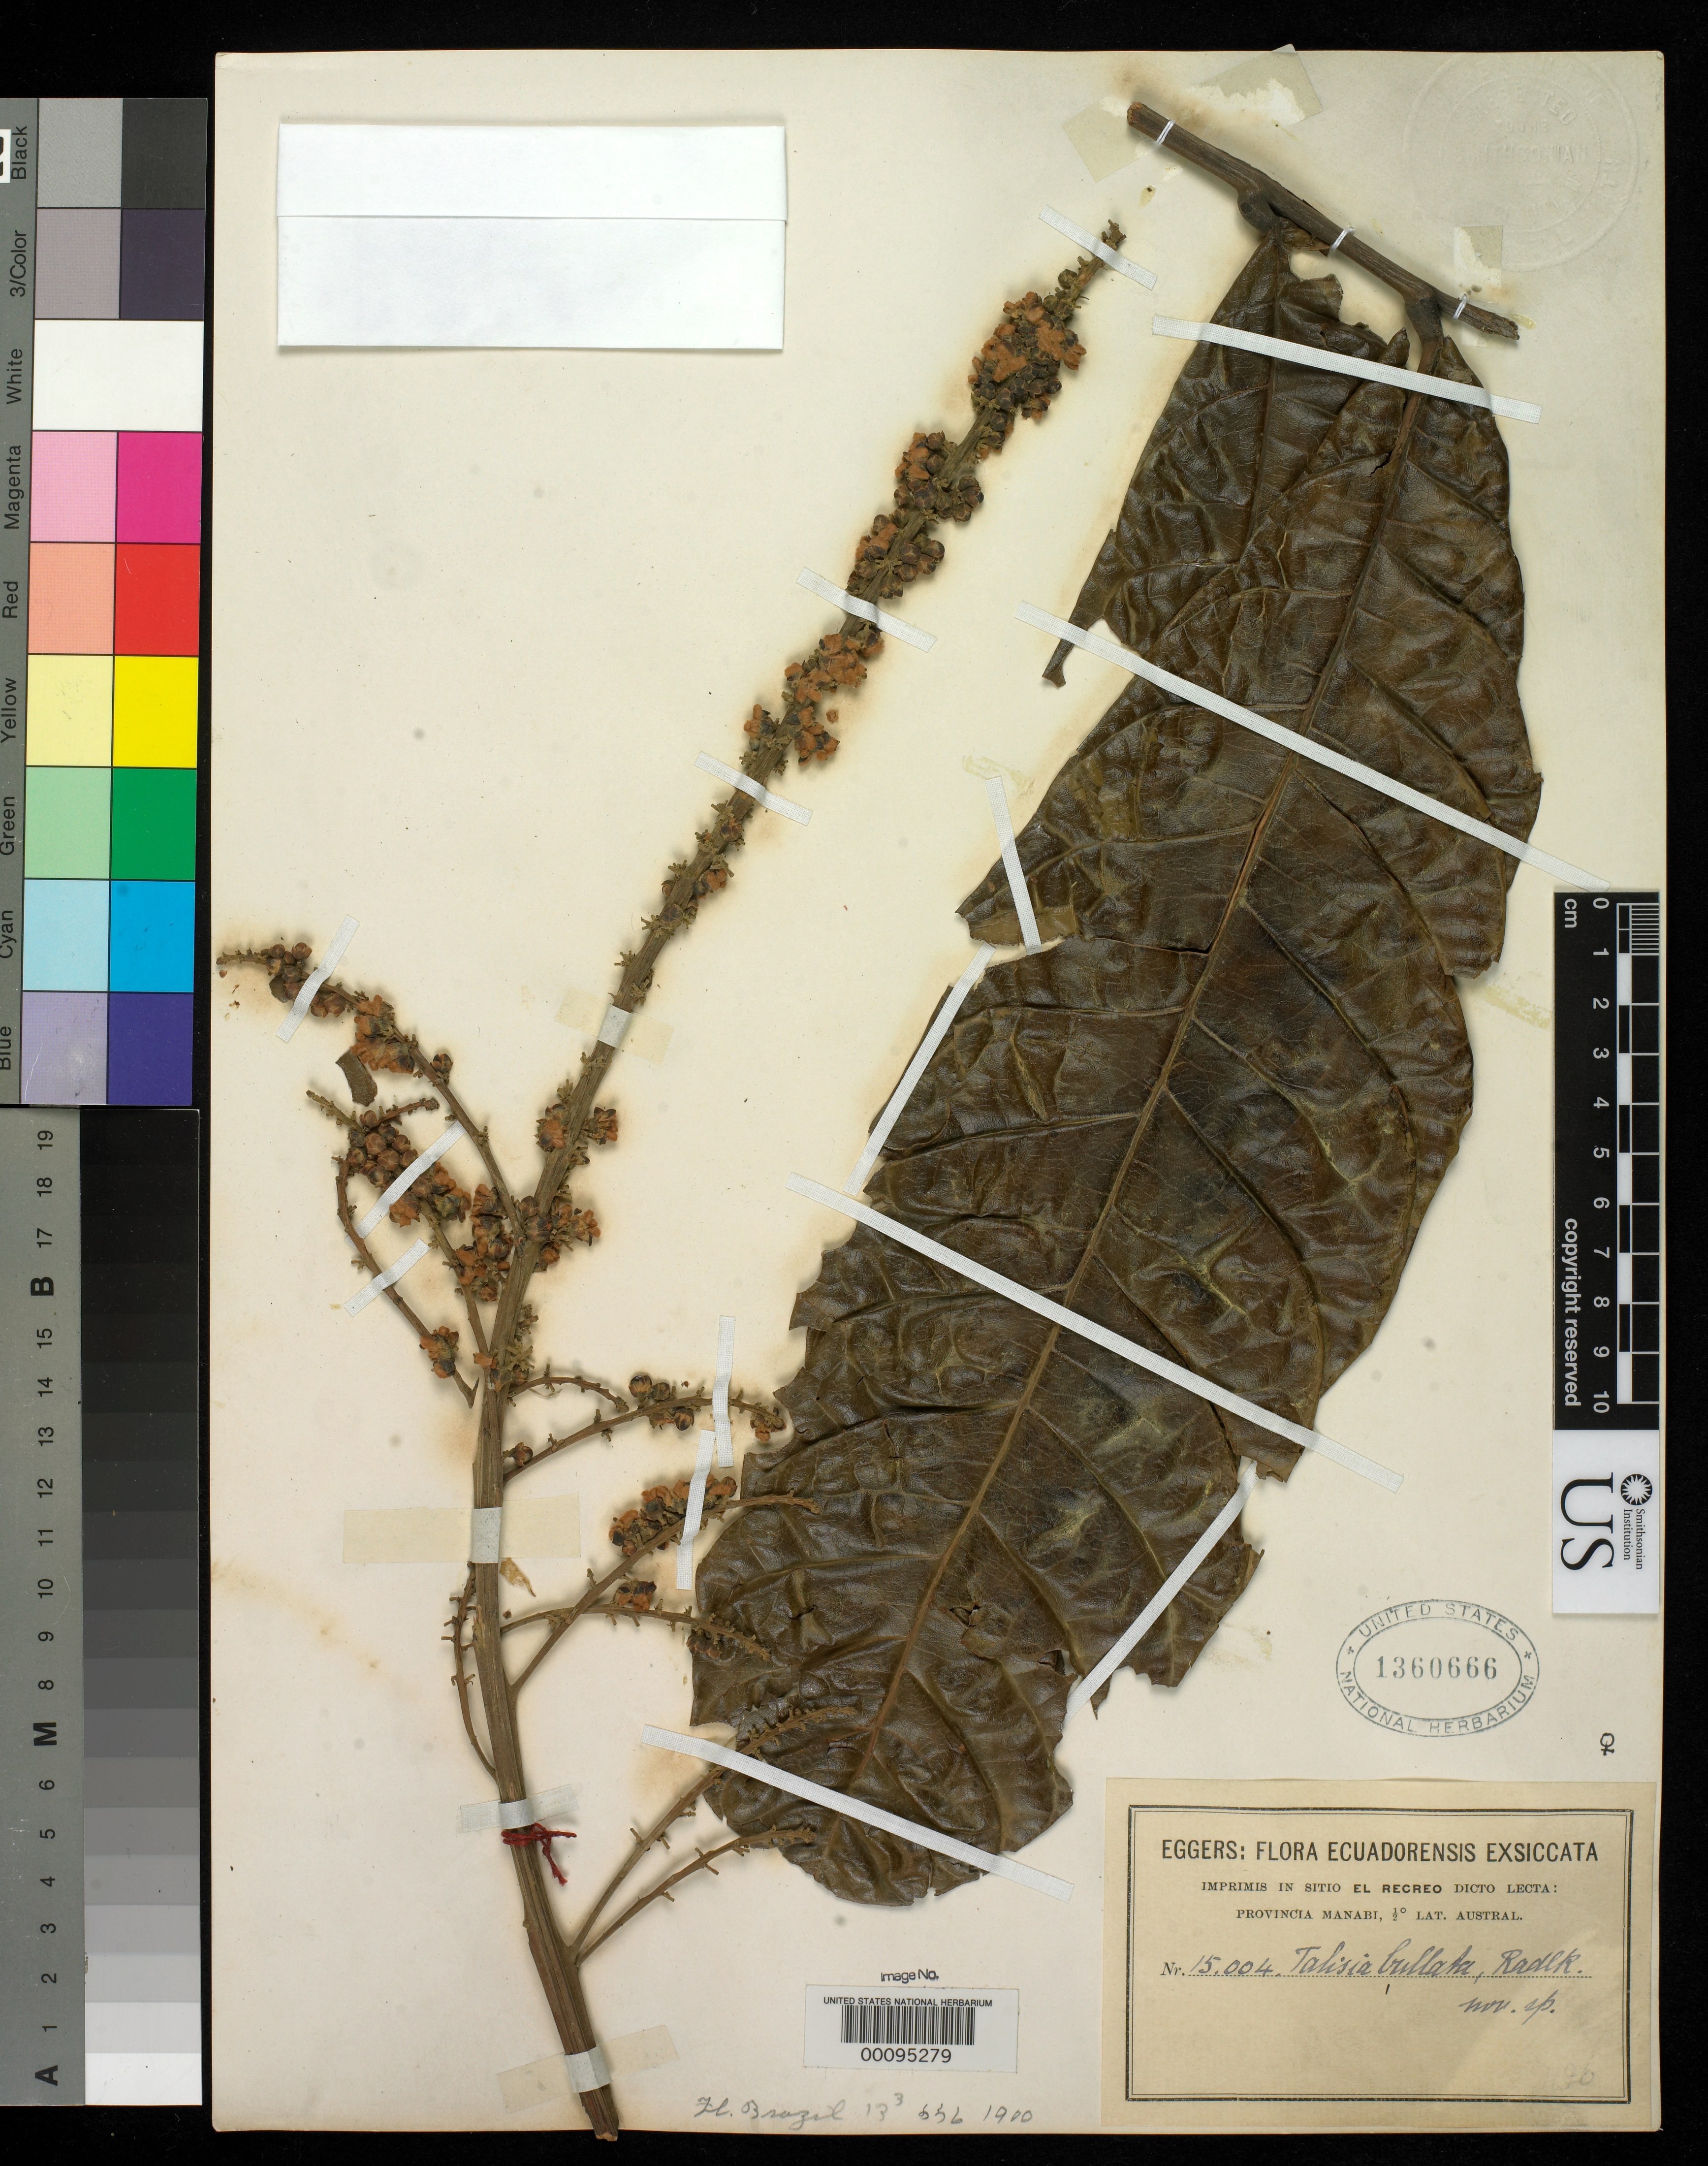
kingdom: Plantae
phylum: Tracheophyta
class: Magnoliopsida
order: Sapindales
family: Sapindaceae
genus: Talisia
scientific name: Talisia bullata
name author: Radlk. in Mart.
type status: Type Collection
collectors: H. F. A. von Eggers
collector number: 15004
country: Ecuador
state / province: Manabí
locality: El Recreo.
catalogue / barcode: US 1360666